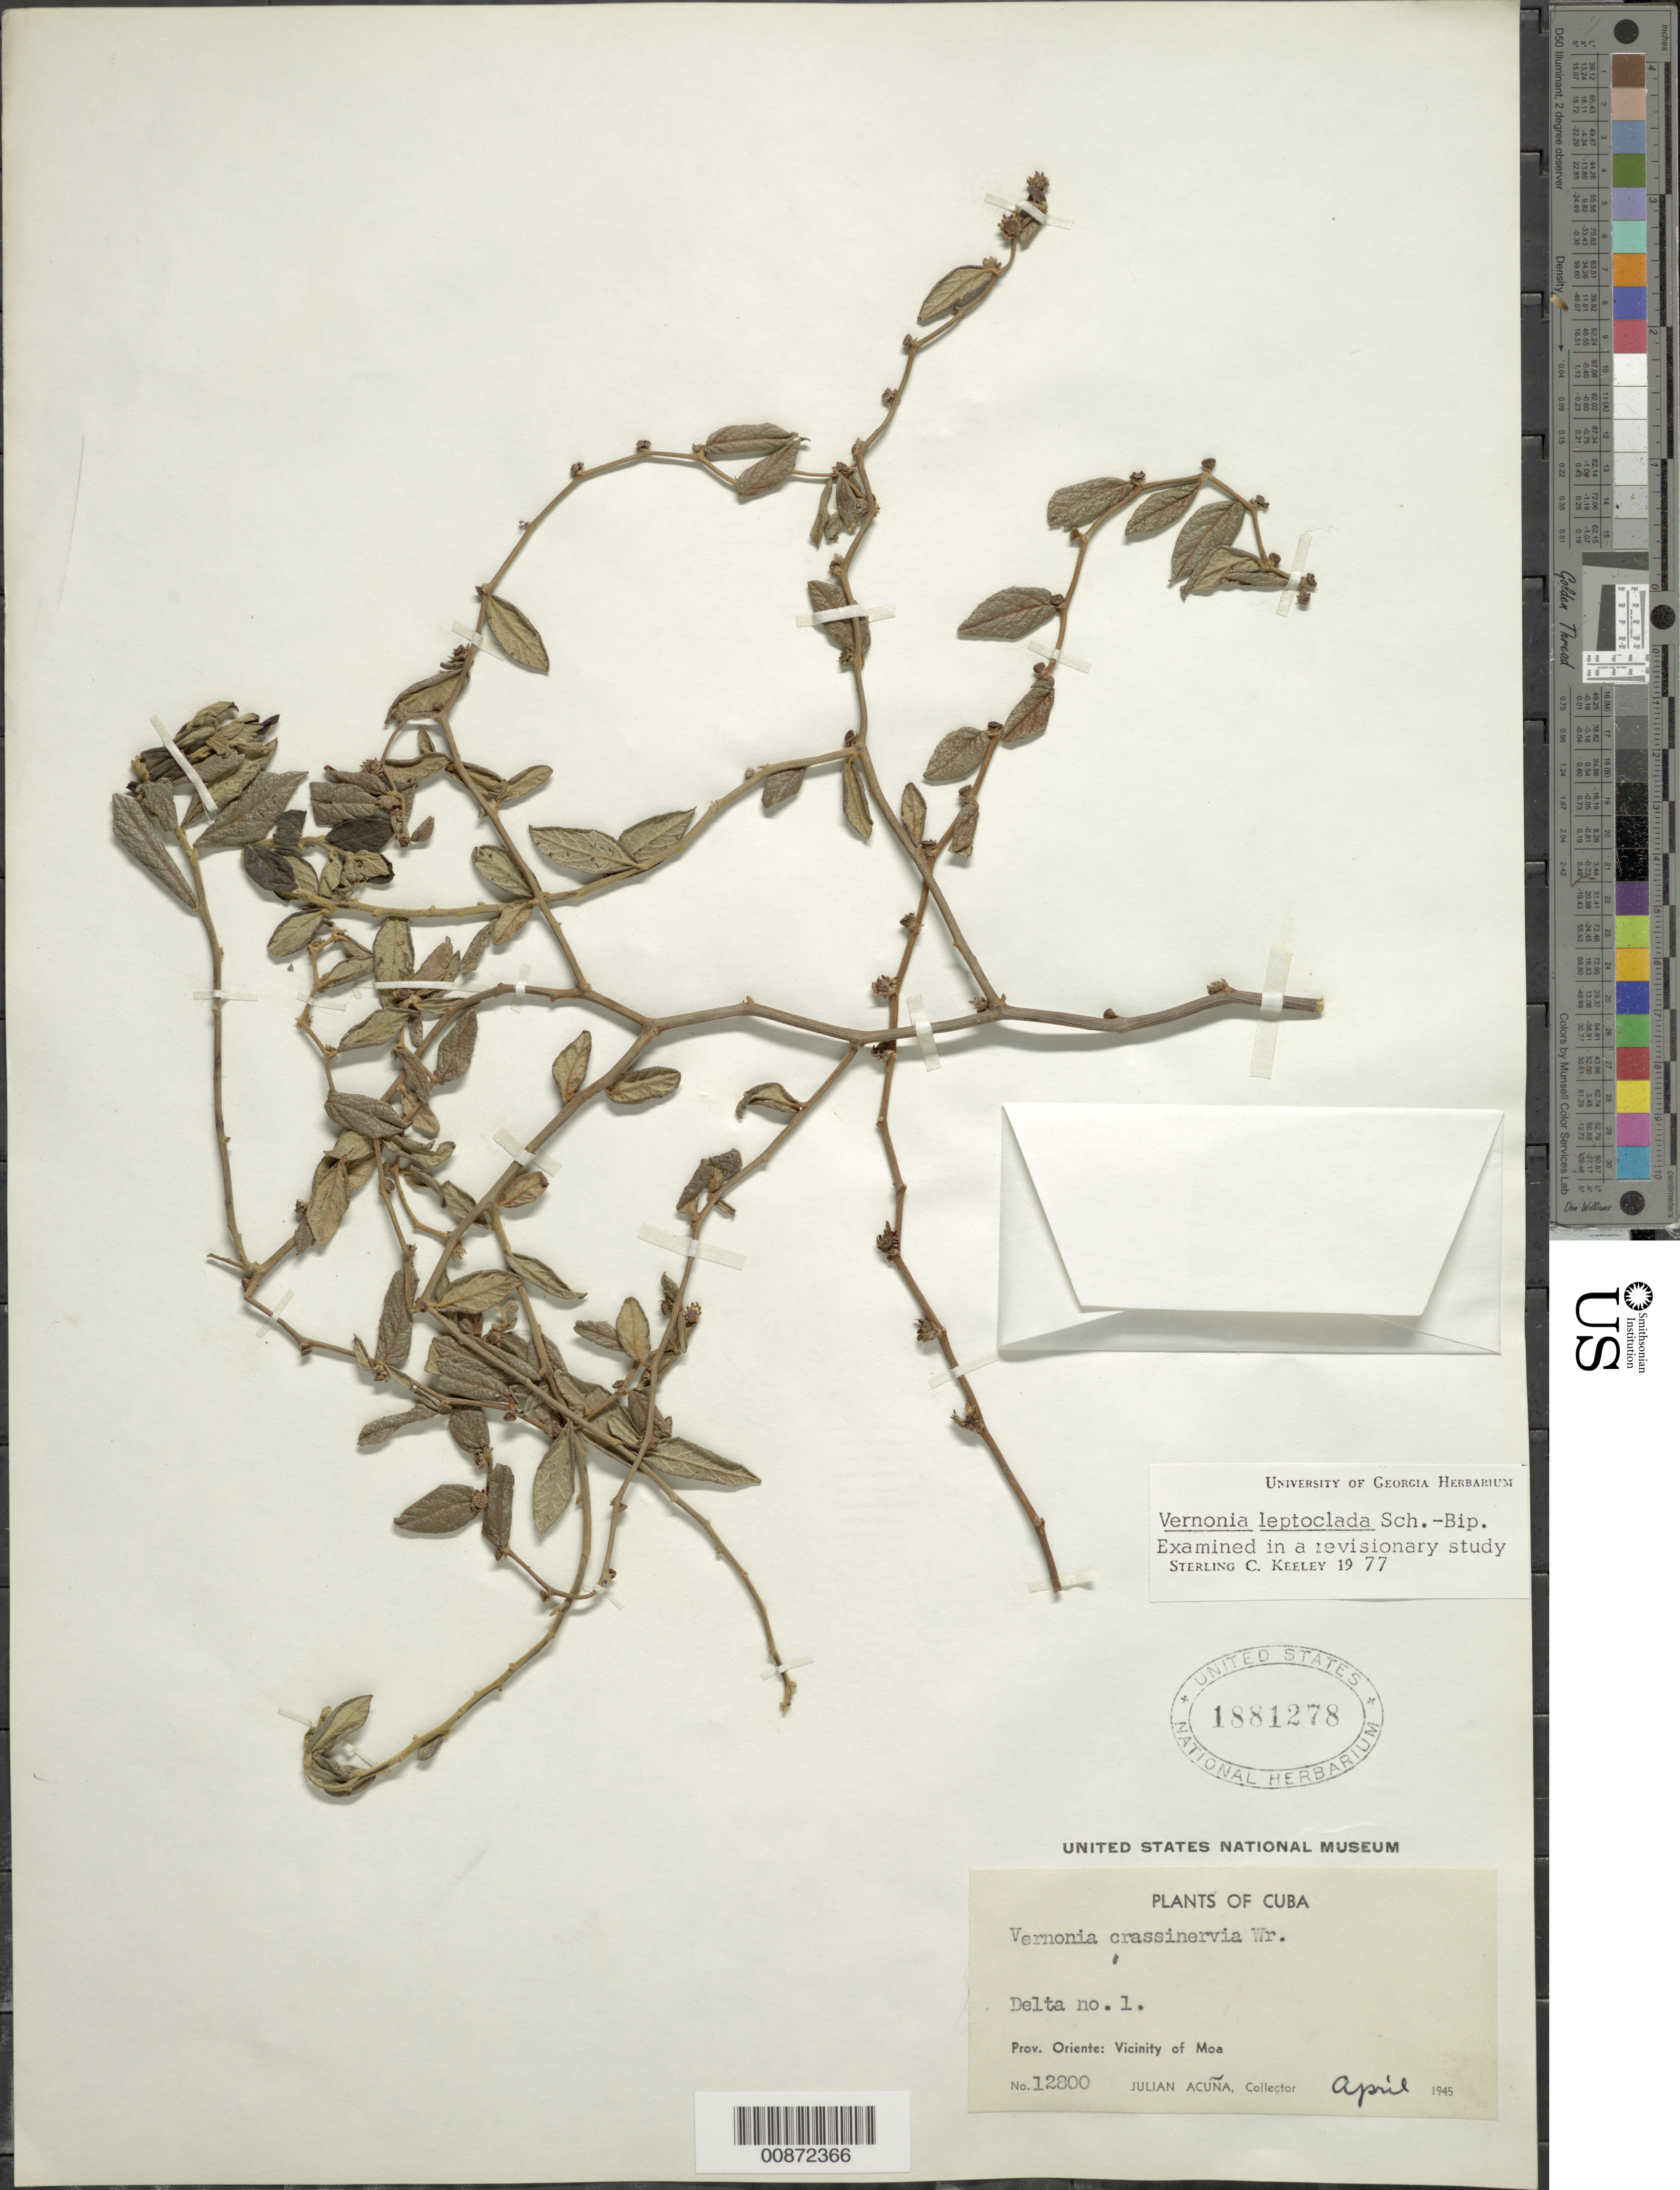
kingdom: Plantae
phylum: Tracheophyta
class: Magnoliopsida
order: Asterales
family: Asteraceae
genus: Lepidaploa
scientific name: Lepidaploa leptoclada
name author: (Sch. Bip.) H. Rob.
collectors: J. Acuña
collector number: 12800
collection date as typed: Apr 1945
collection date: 1945-04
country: Cuba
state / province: Oriente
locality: Vicinity of Moa. Delta no. 1.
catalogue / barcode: US 1881278